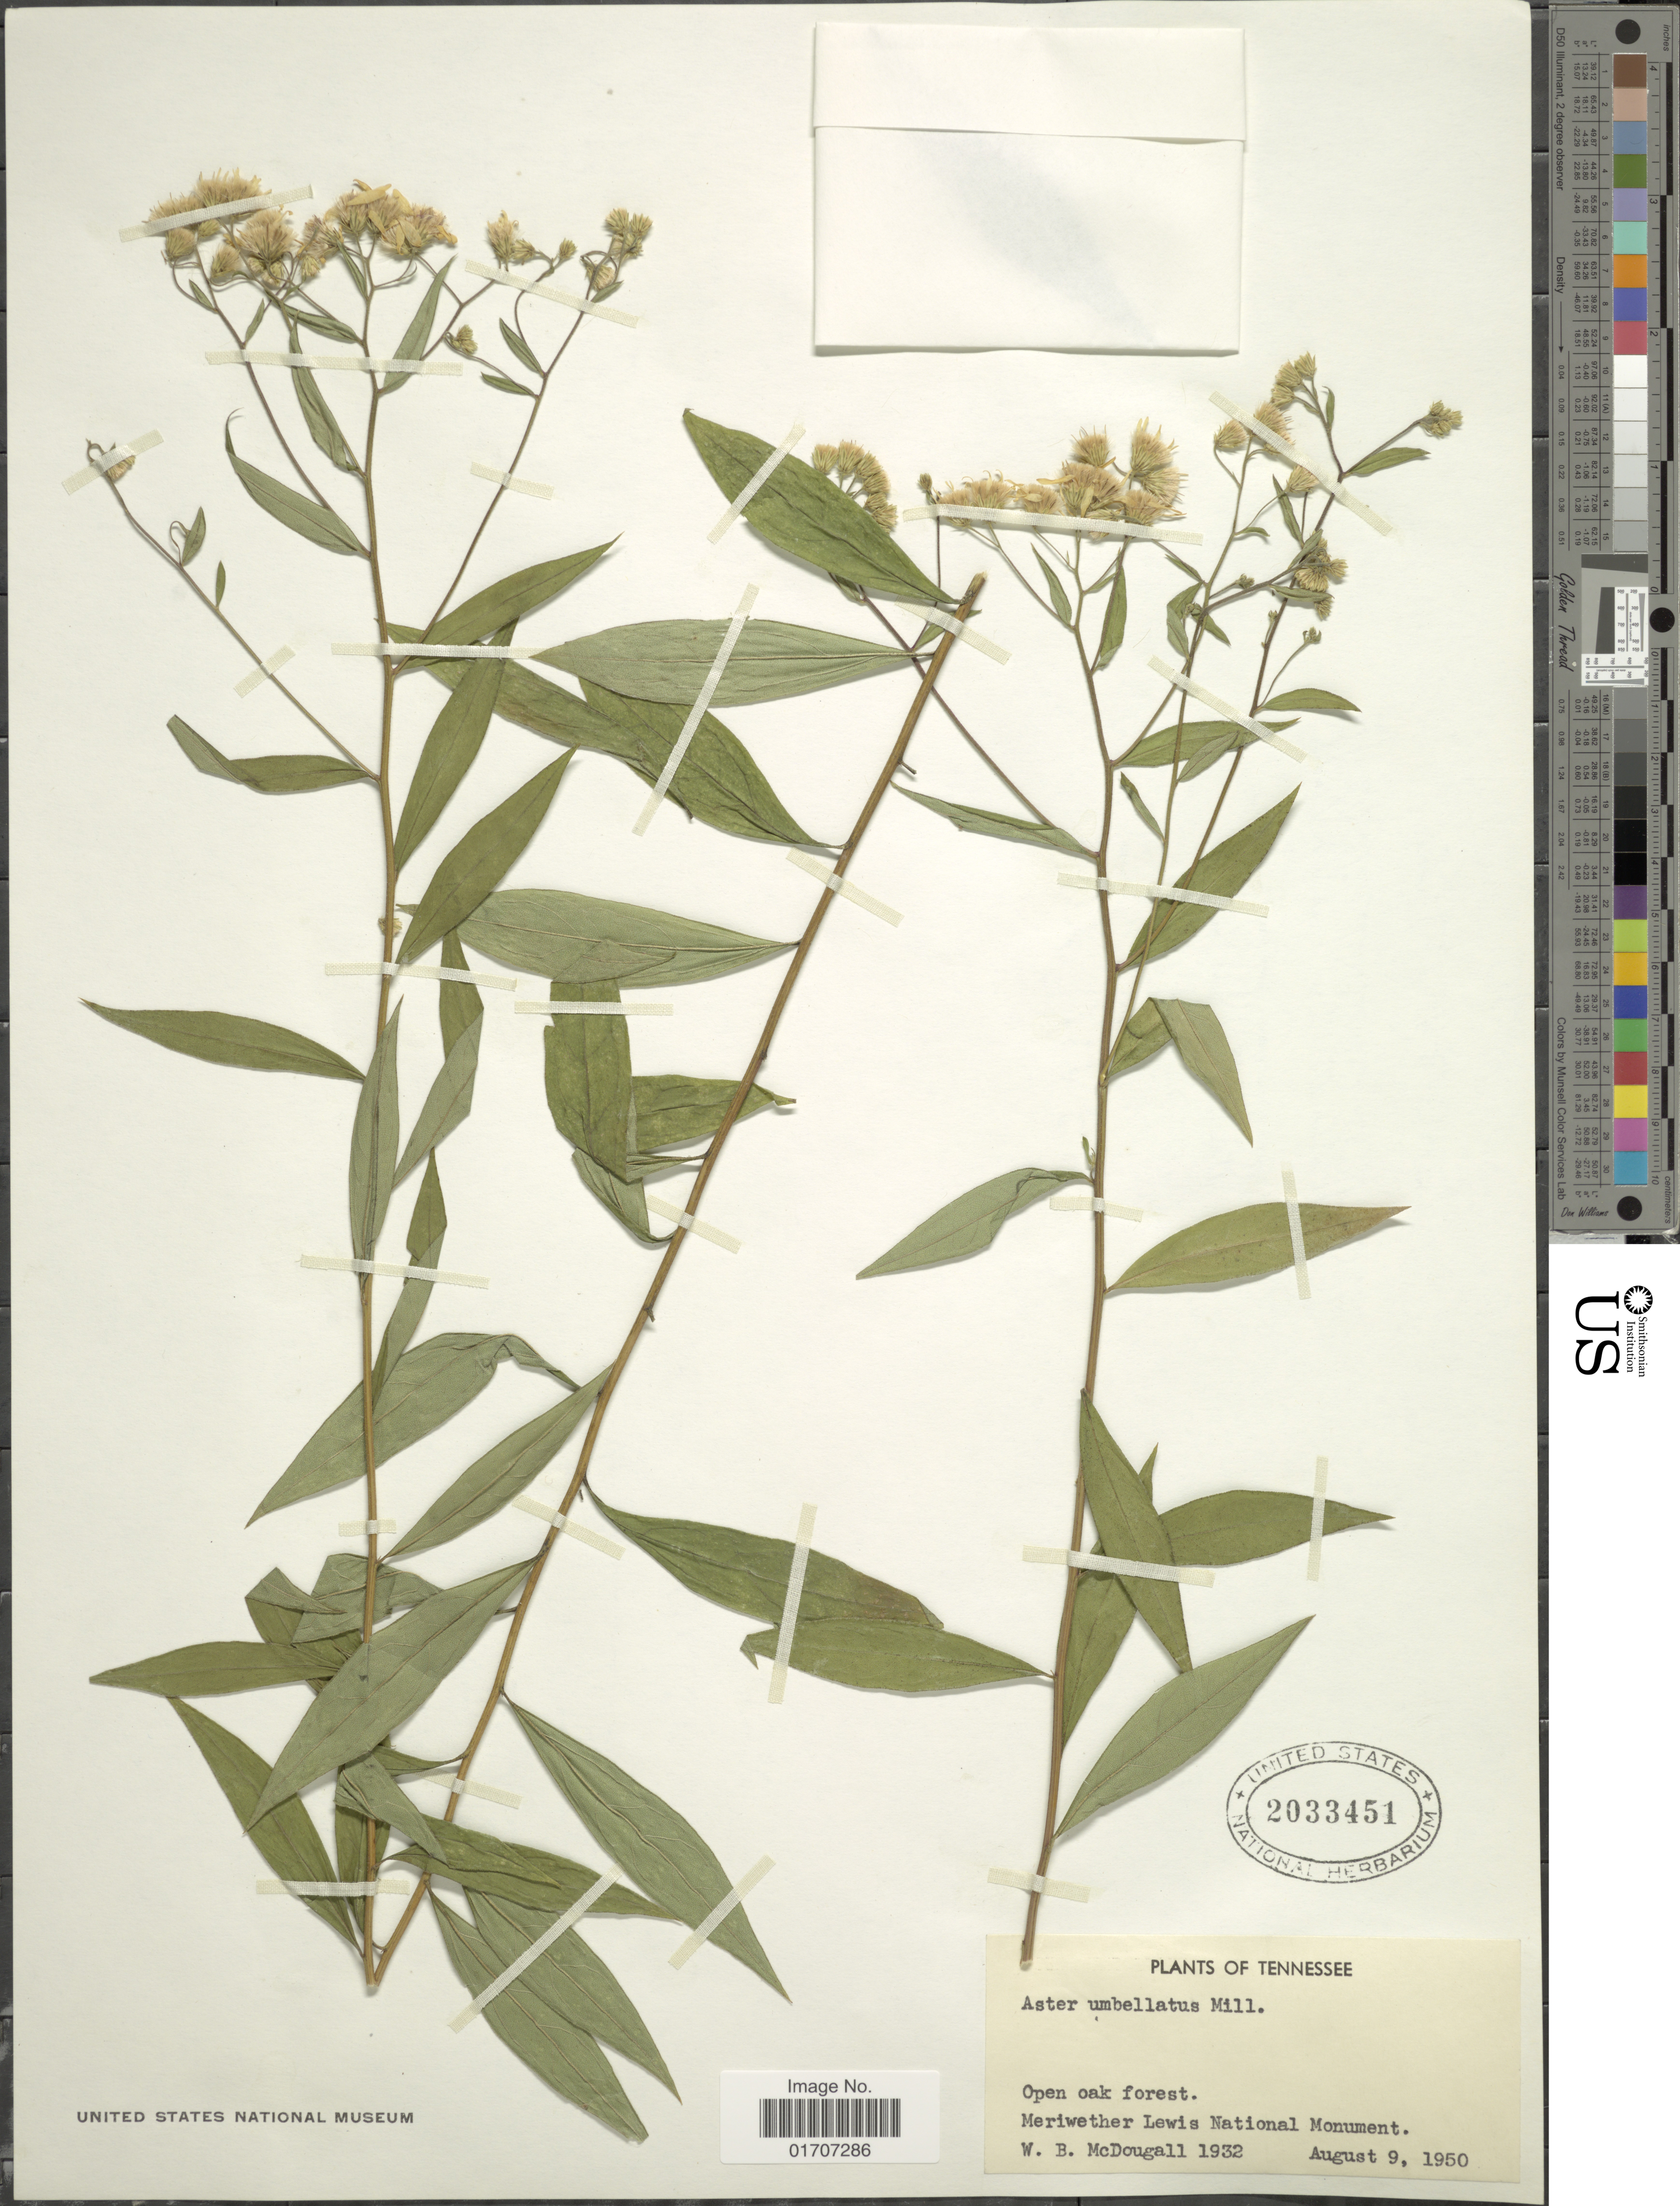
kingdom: Plantae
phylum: Tracheophyta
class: Magnoliopsida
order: Asterales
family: Asteraceae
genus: Doellingeria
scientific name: Doellingeria infirma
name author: (Michx.) Greene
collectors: W. B. McDougall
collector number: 1932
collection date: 1950-08-09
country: United States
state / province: Tennessee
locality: Meriwether Lewis National Monument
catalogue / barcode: US 2033451